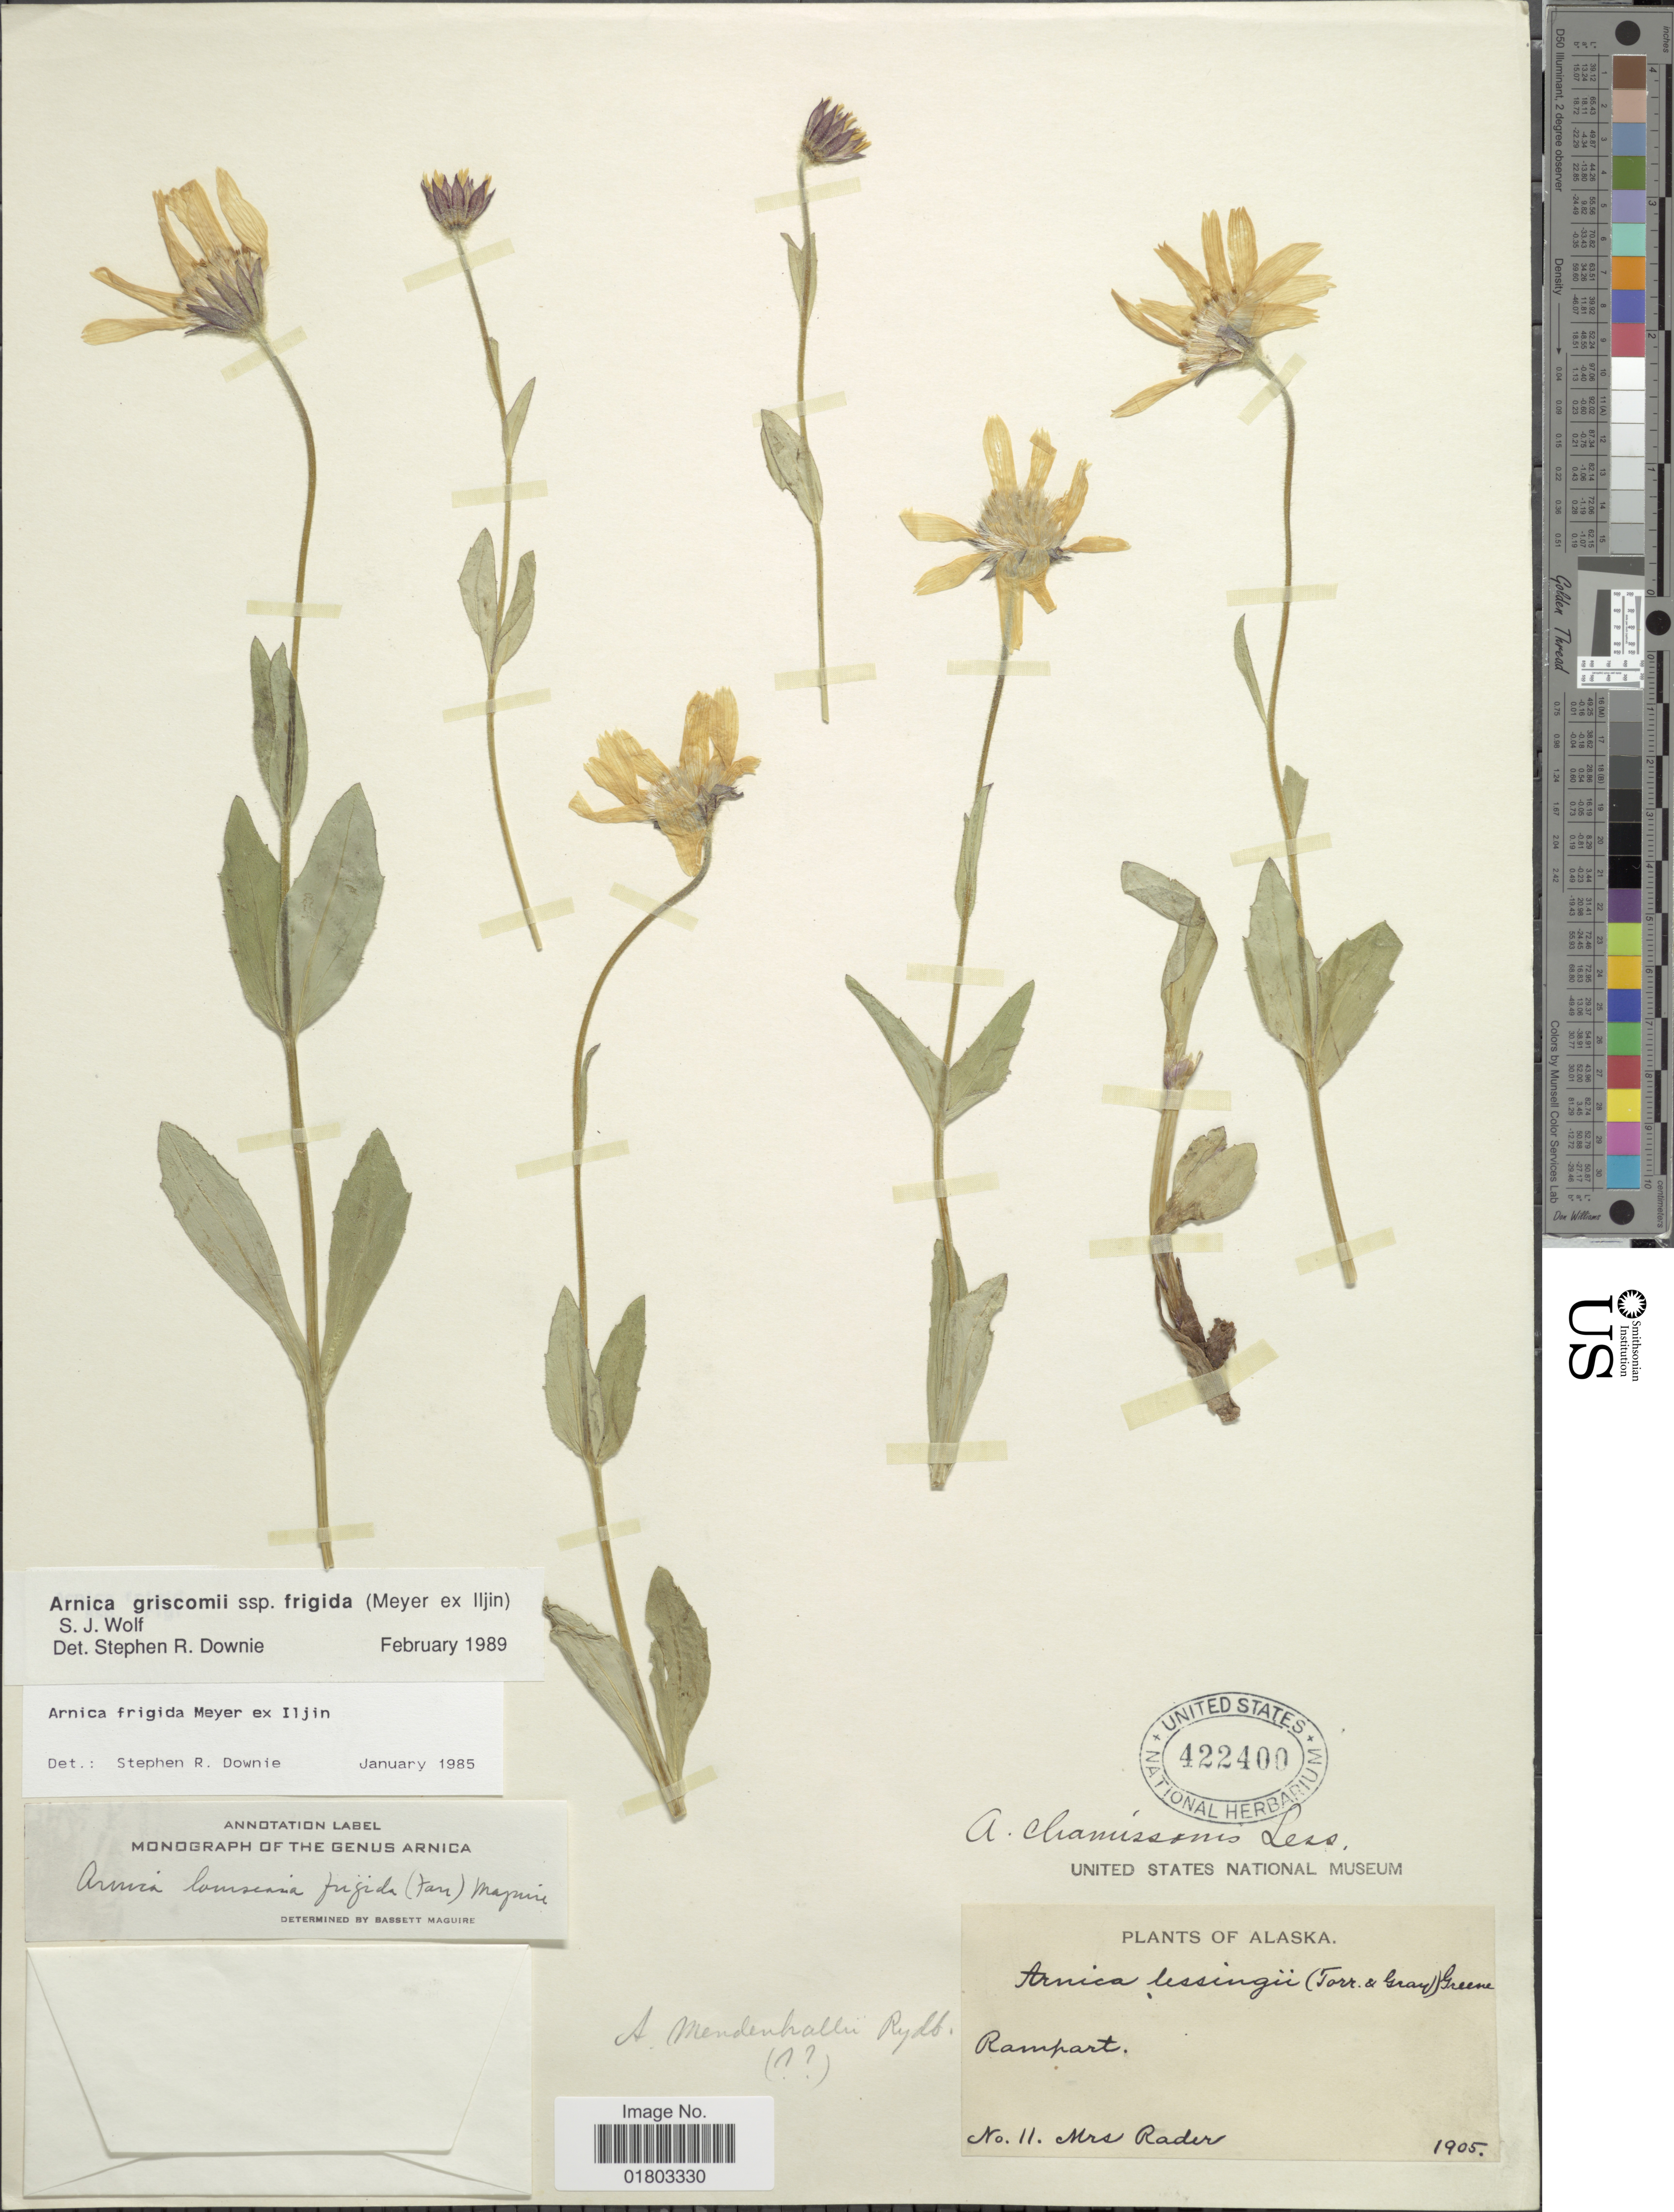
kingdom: Plantae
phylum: Tracheophyta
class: Magnoliopsida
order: Asterales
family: Asteraceae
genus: Arnica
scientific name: Arnica griscomii subsp. frigida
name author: (C.A. Mey. ex Iljin) S.J. Wolf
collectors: Mrs. Rader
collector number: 11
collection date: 1905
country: United States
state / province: Alaska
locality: Rampart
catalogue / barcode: US 422400